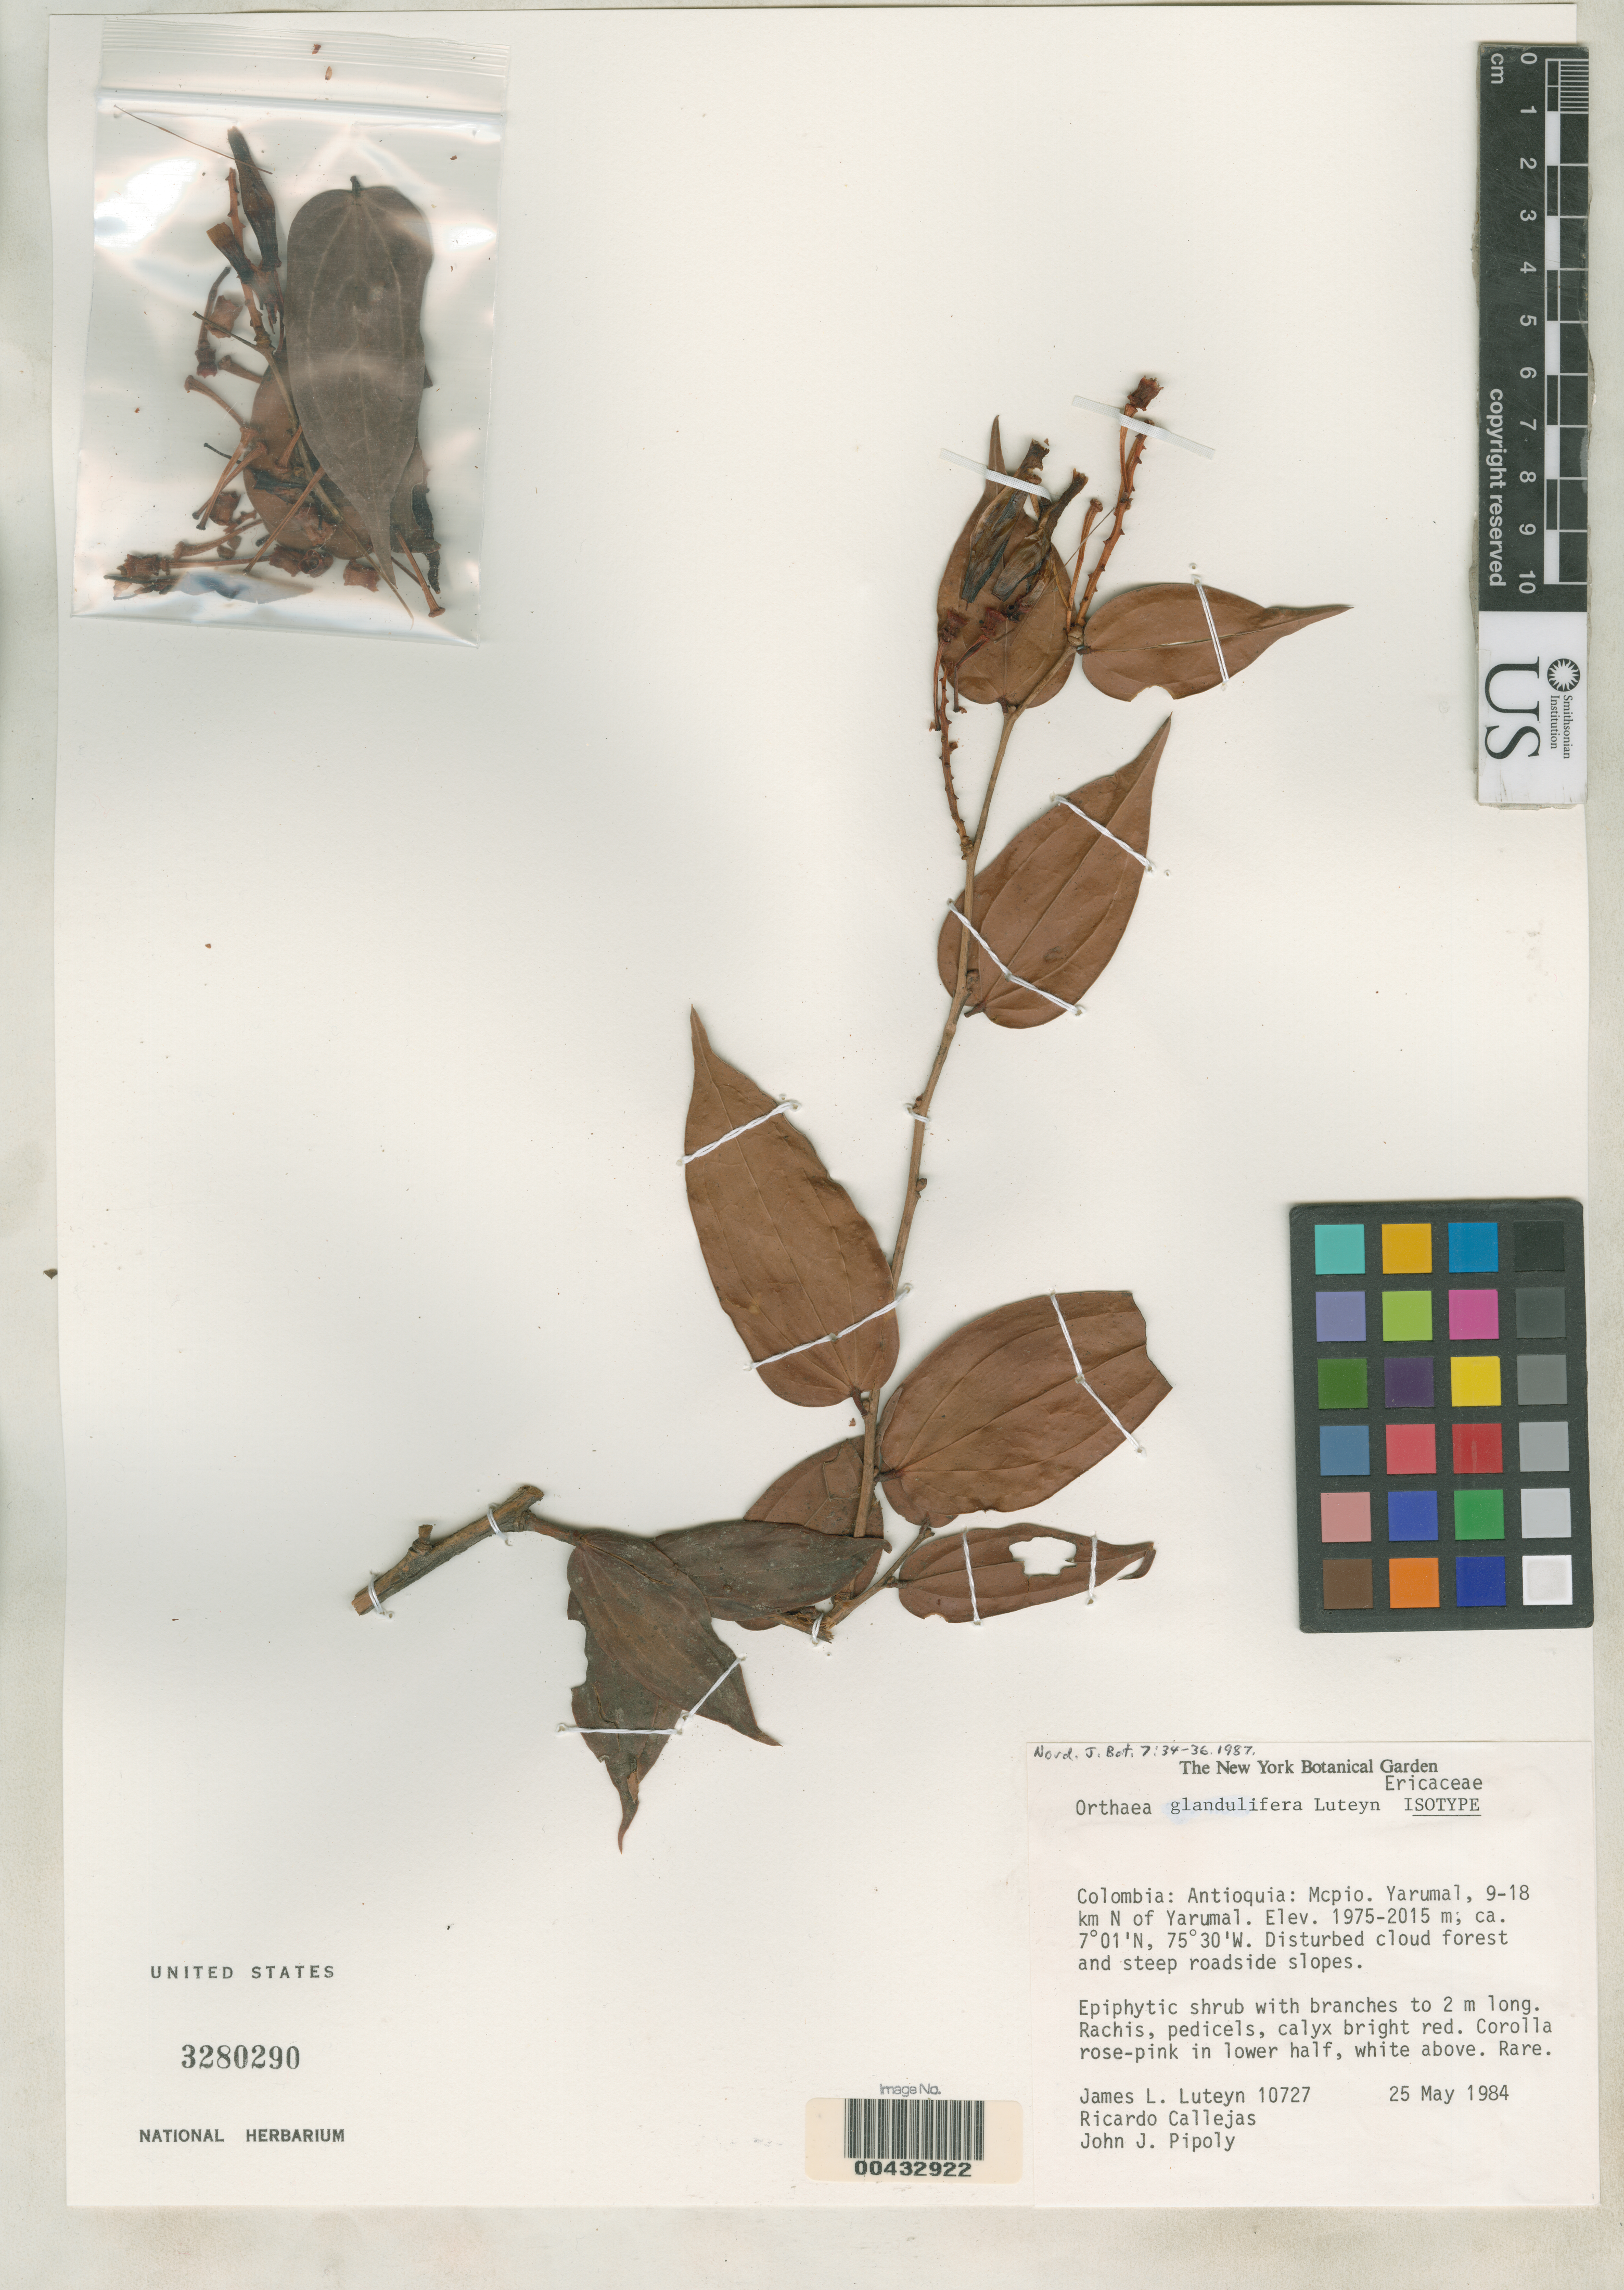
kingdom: Plantae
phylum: Tracheophyta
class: Magnoliopsida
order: Ericales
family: Ericaceae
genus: Orthaea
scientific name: Orthaea glandulifera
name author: Luteyn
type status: Isotype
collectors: J. L. Luteyn, R. Callejas & J. J. Pipoly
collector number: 10727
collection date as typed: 25 May 1984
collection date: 1984-05-25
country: Colombia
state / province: Antioquia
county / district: Yarumal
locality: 9-18 km N of Yarumal.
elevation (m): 1975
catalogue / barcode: US 3280290